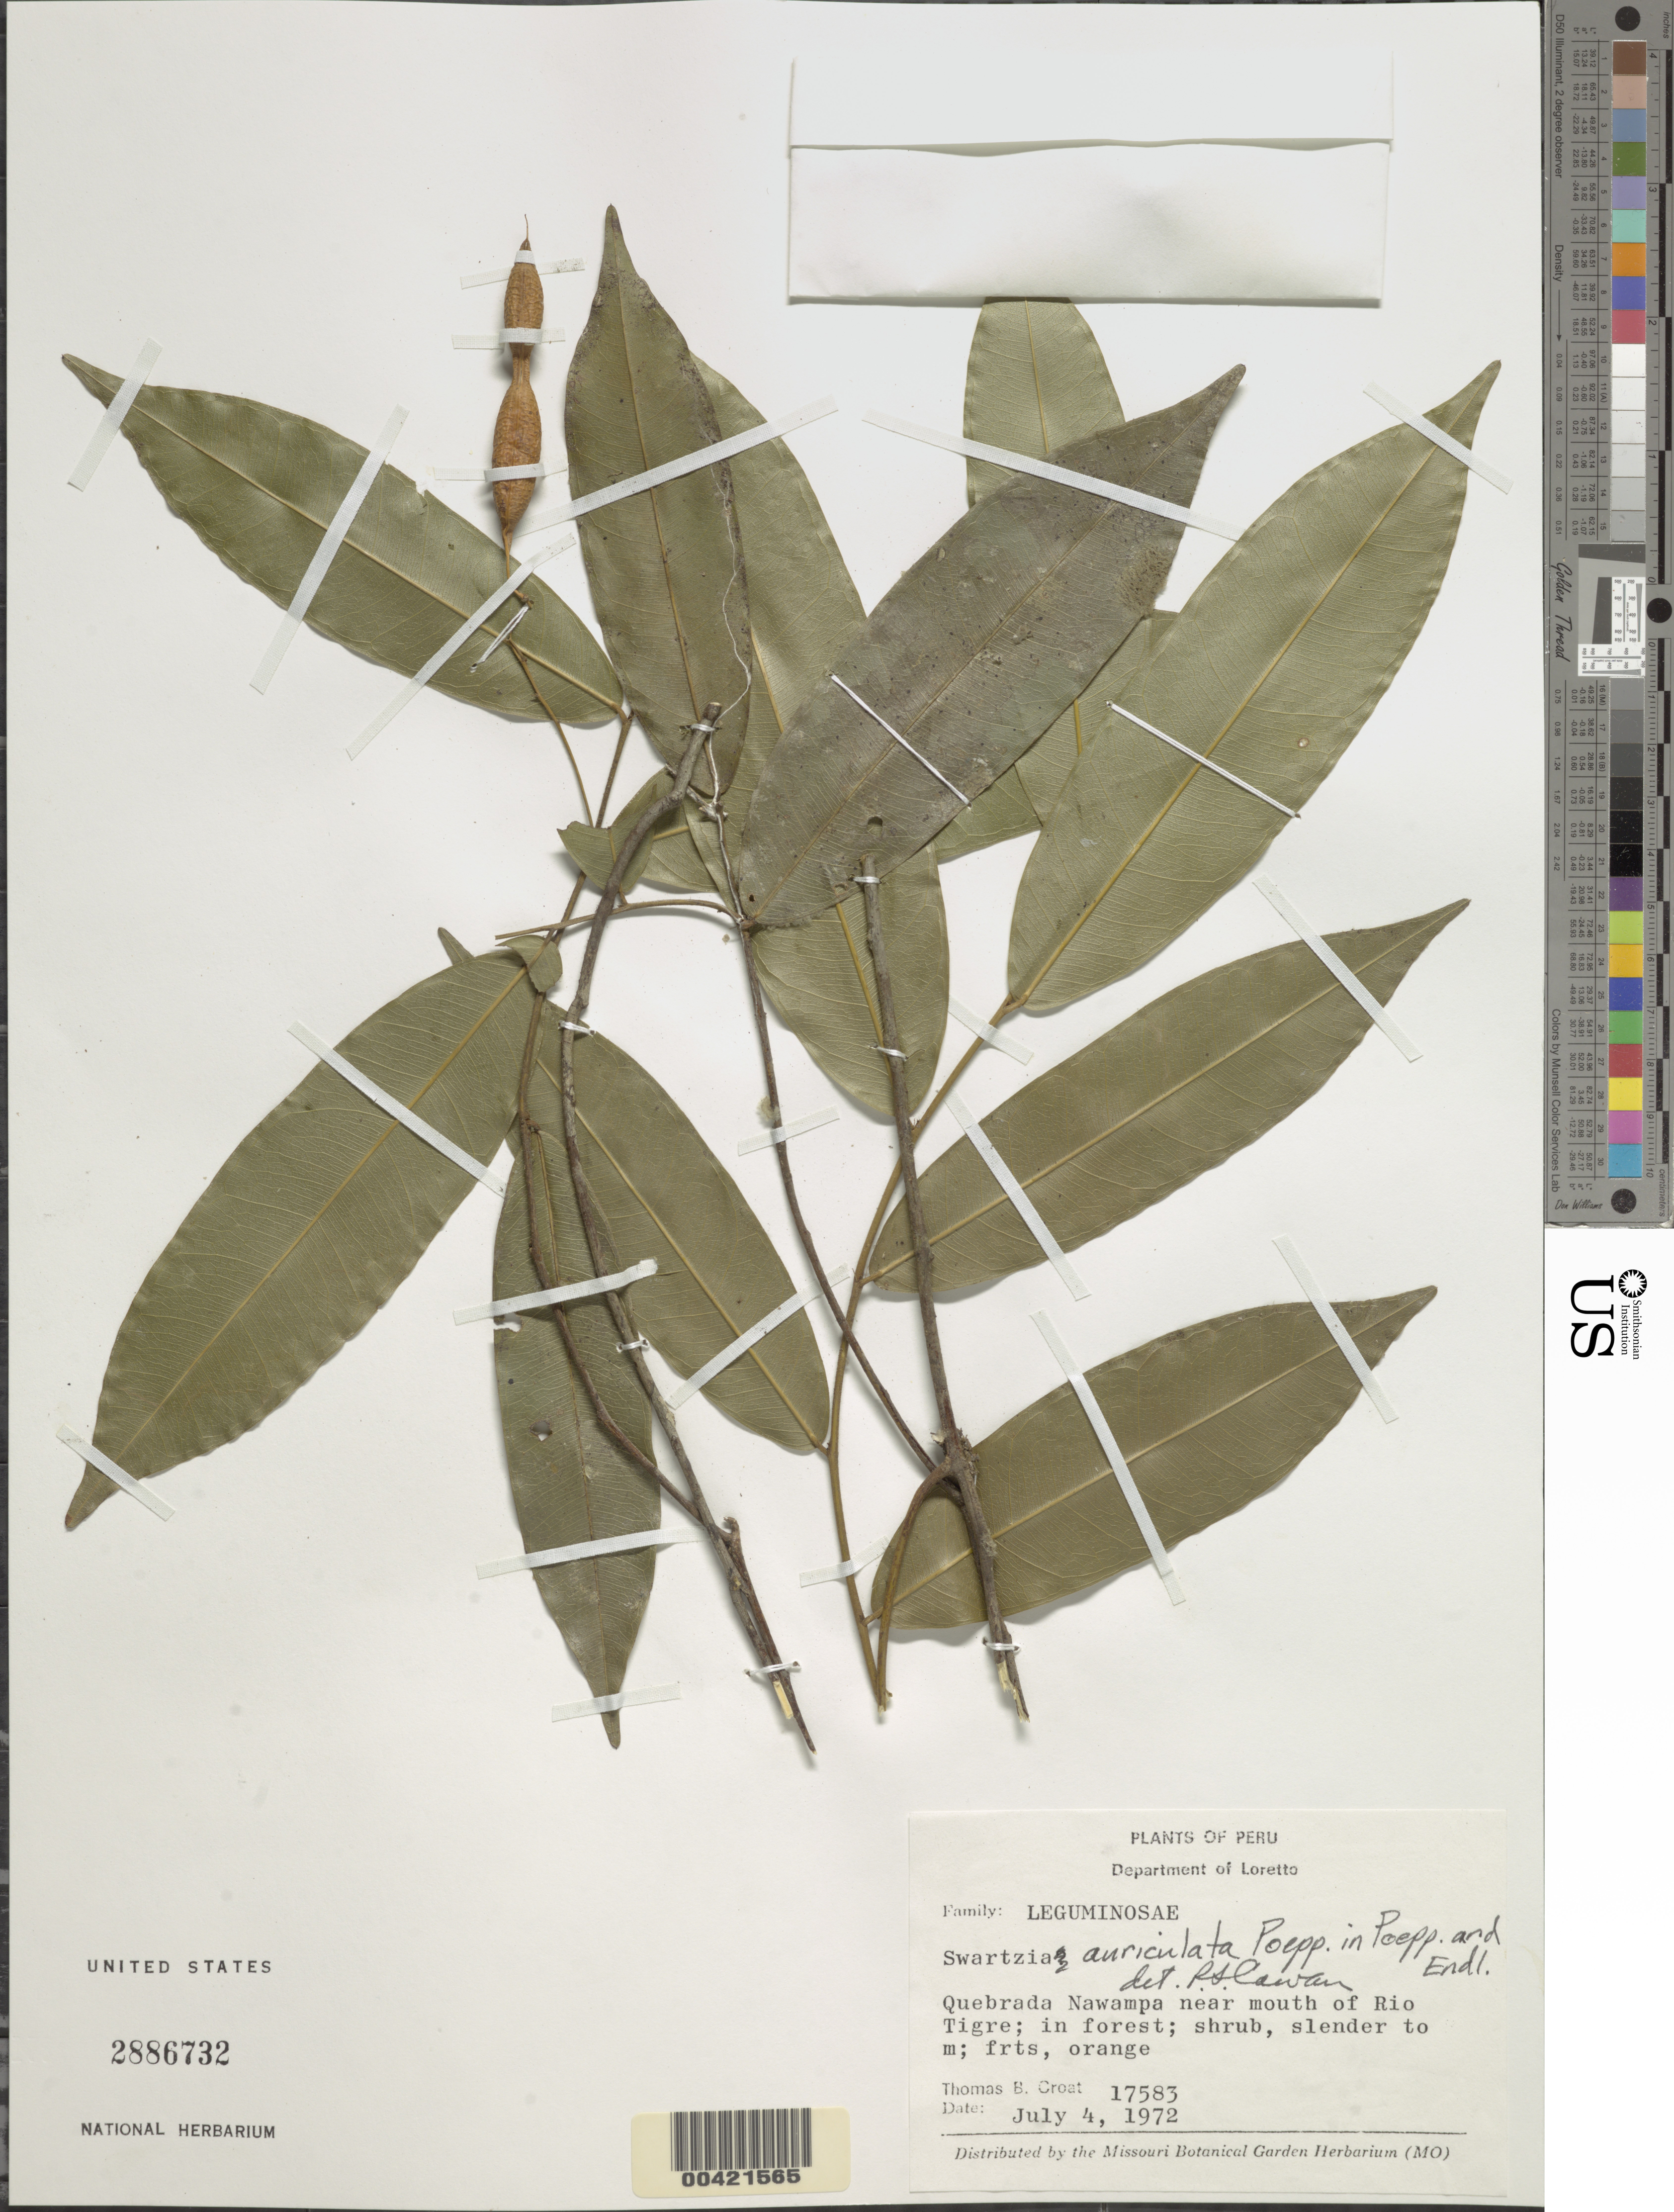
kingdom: Plantae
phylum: Tracheophyta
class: Magnoliopsida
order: Fabales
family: Fabaceae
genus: Swartzia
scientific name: Swartzia auriculata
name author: Poepp. in Poepp. & Endl.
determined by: Cowan, R. S.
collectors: T. B. Croat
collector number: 17583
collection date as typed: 04 Jul 1972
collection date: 1972-07-04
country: Peru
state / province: Loreto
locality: Quebrada nawampa near mouth of rio tigre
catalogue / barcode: US 2886732